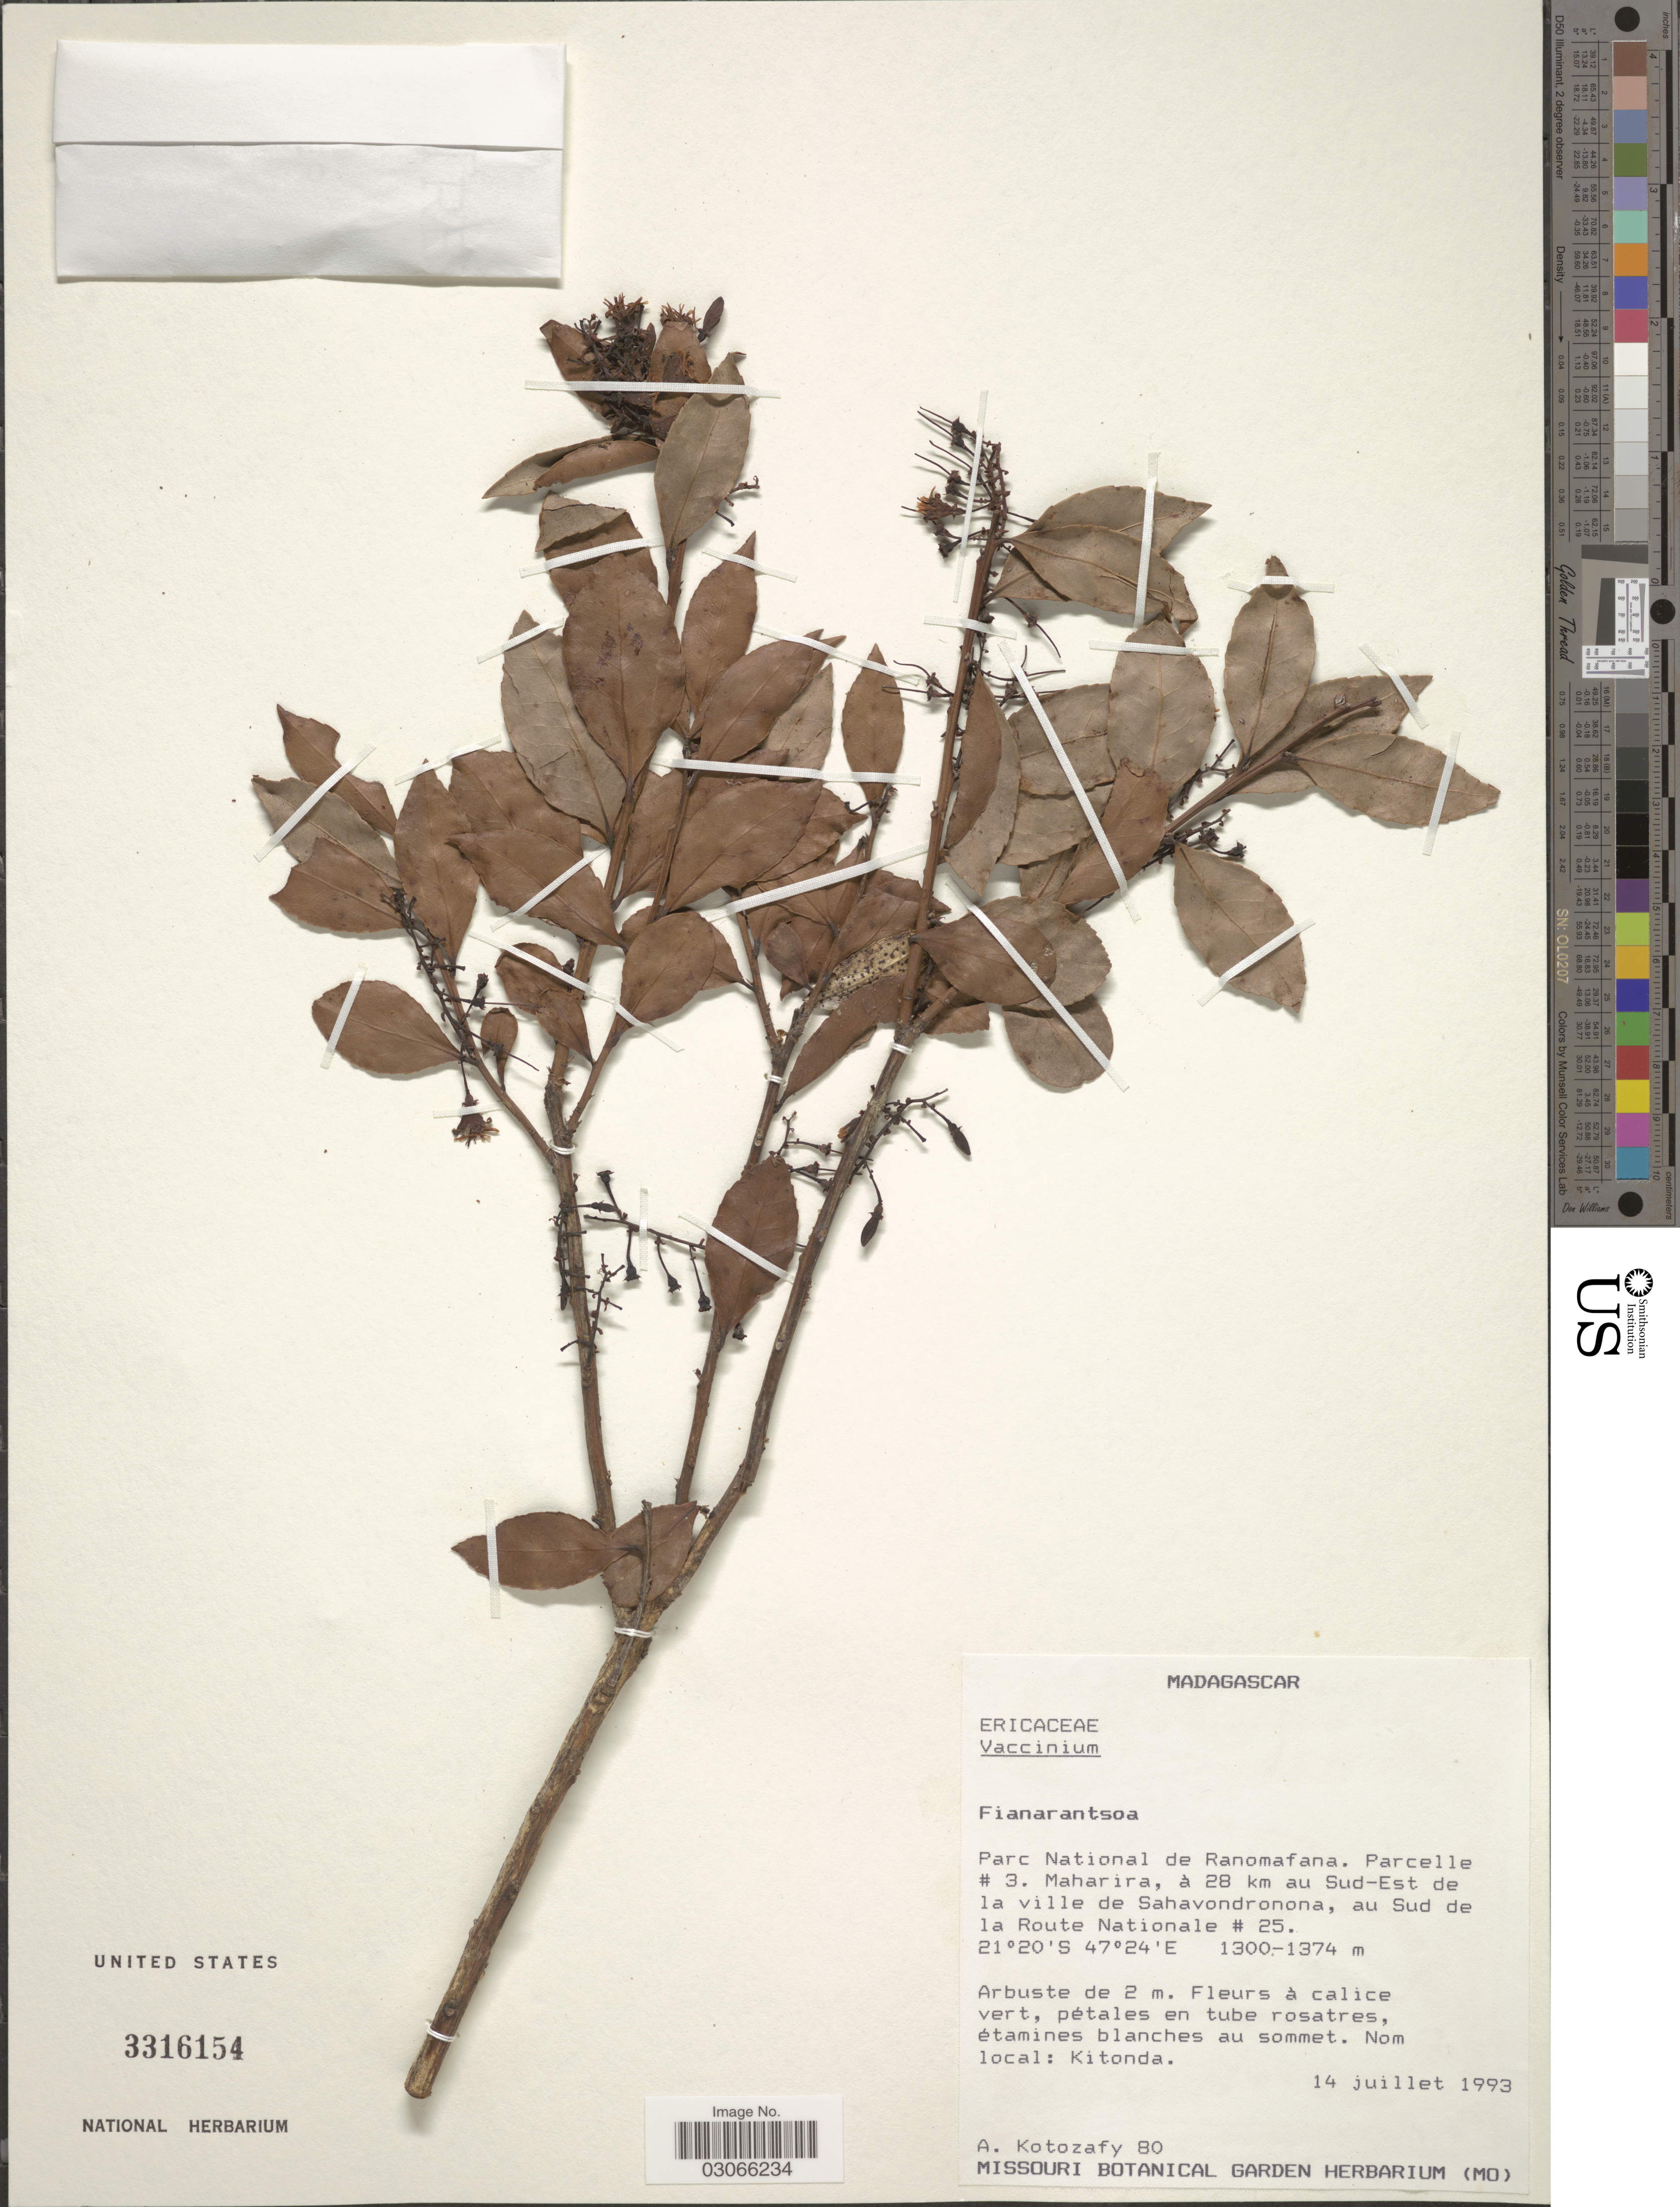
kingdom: Plantae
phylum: Tracheophyta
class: Magnoliopsida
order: Ericales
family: Ericaceae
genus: Vaccinium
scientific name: Vaccinium sp.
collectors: A. Kotozafy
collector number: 80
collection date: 1993-07-14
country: Madagascar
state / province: Haute Matsiatra / Vatovavy Fitovinany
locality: Parc National de Ranomafana, Parcelle # 3, Maharira, á 28 km au Sud-Est de la ville de Sahavondronona, au Sud de la Route Nationale # 25.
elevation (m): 1300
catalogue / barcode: US 3316154